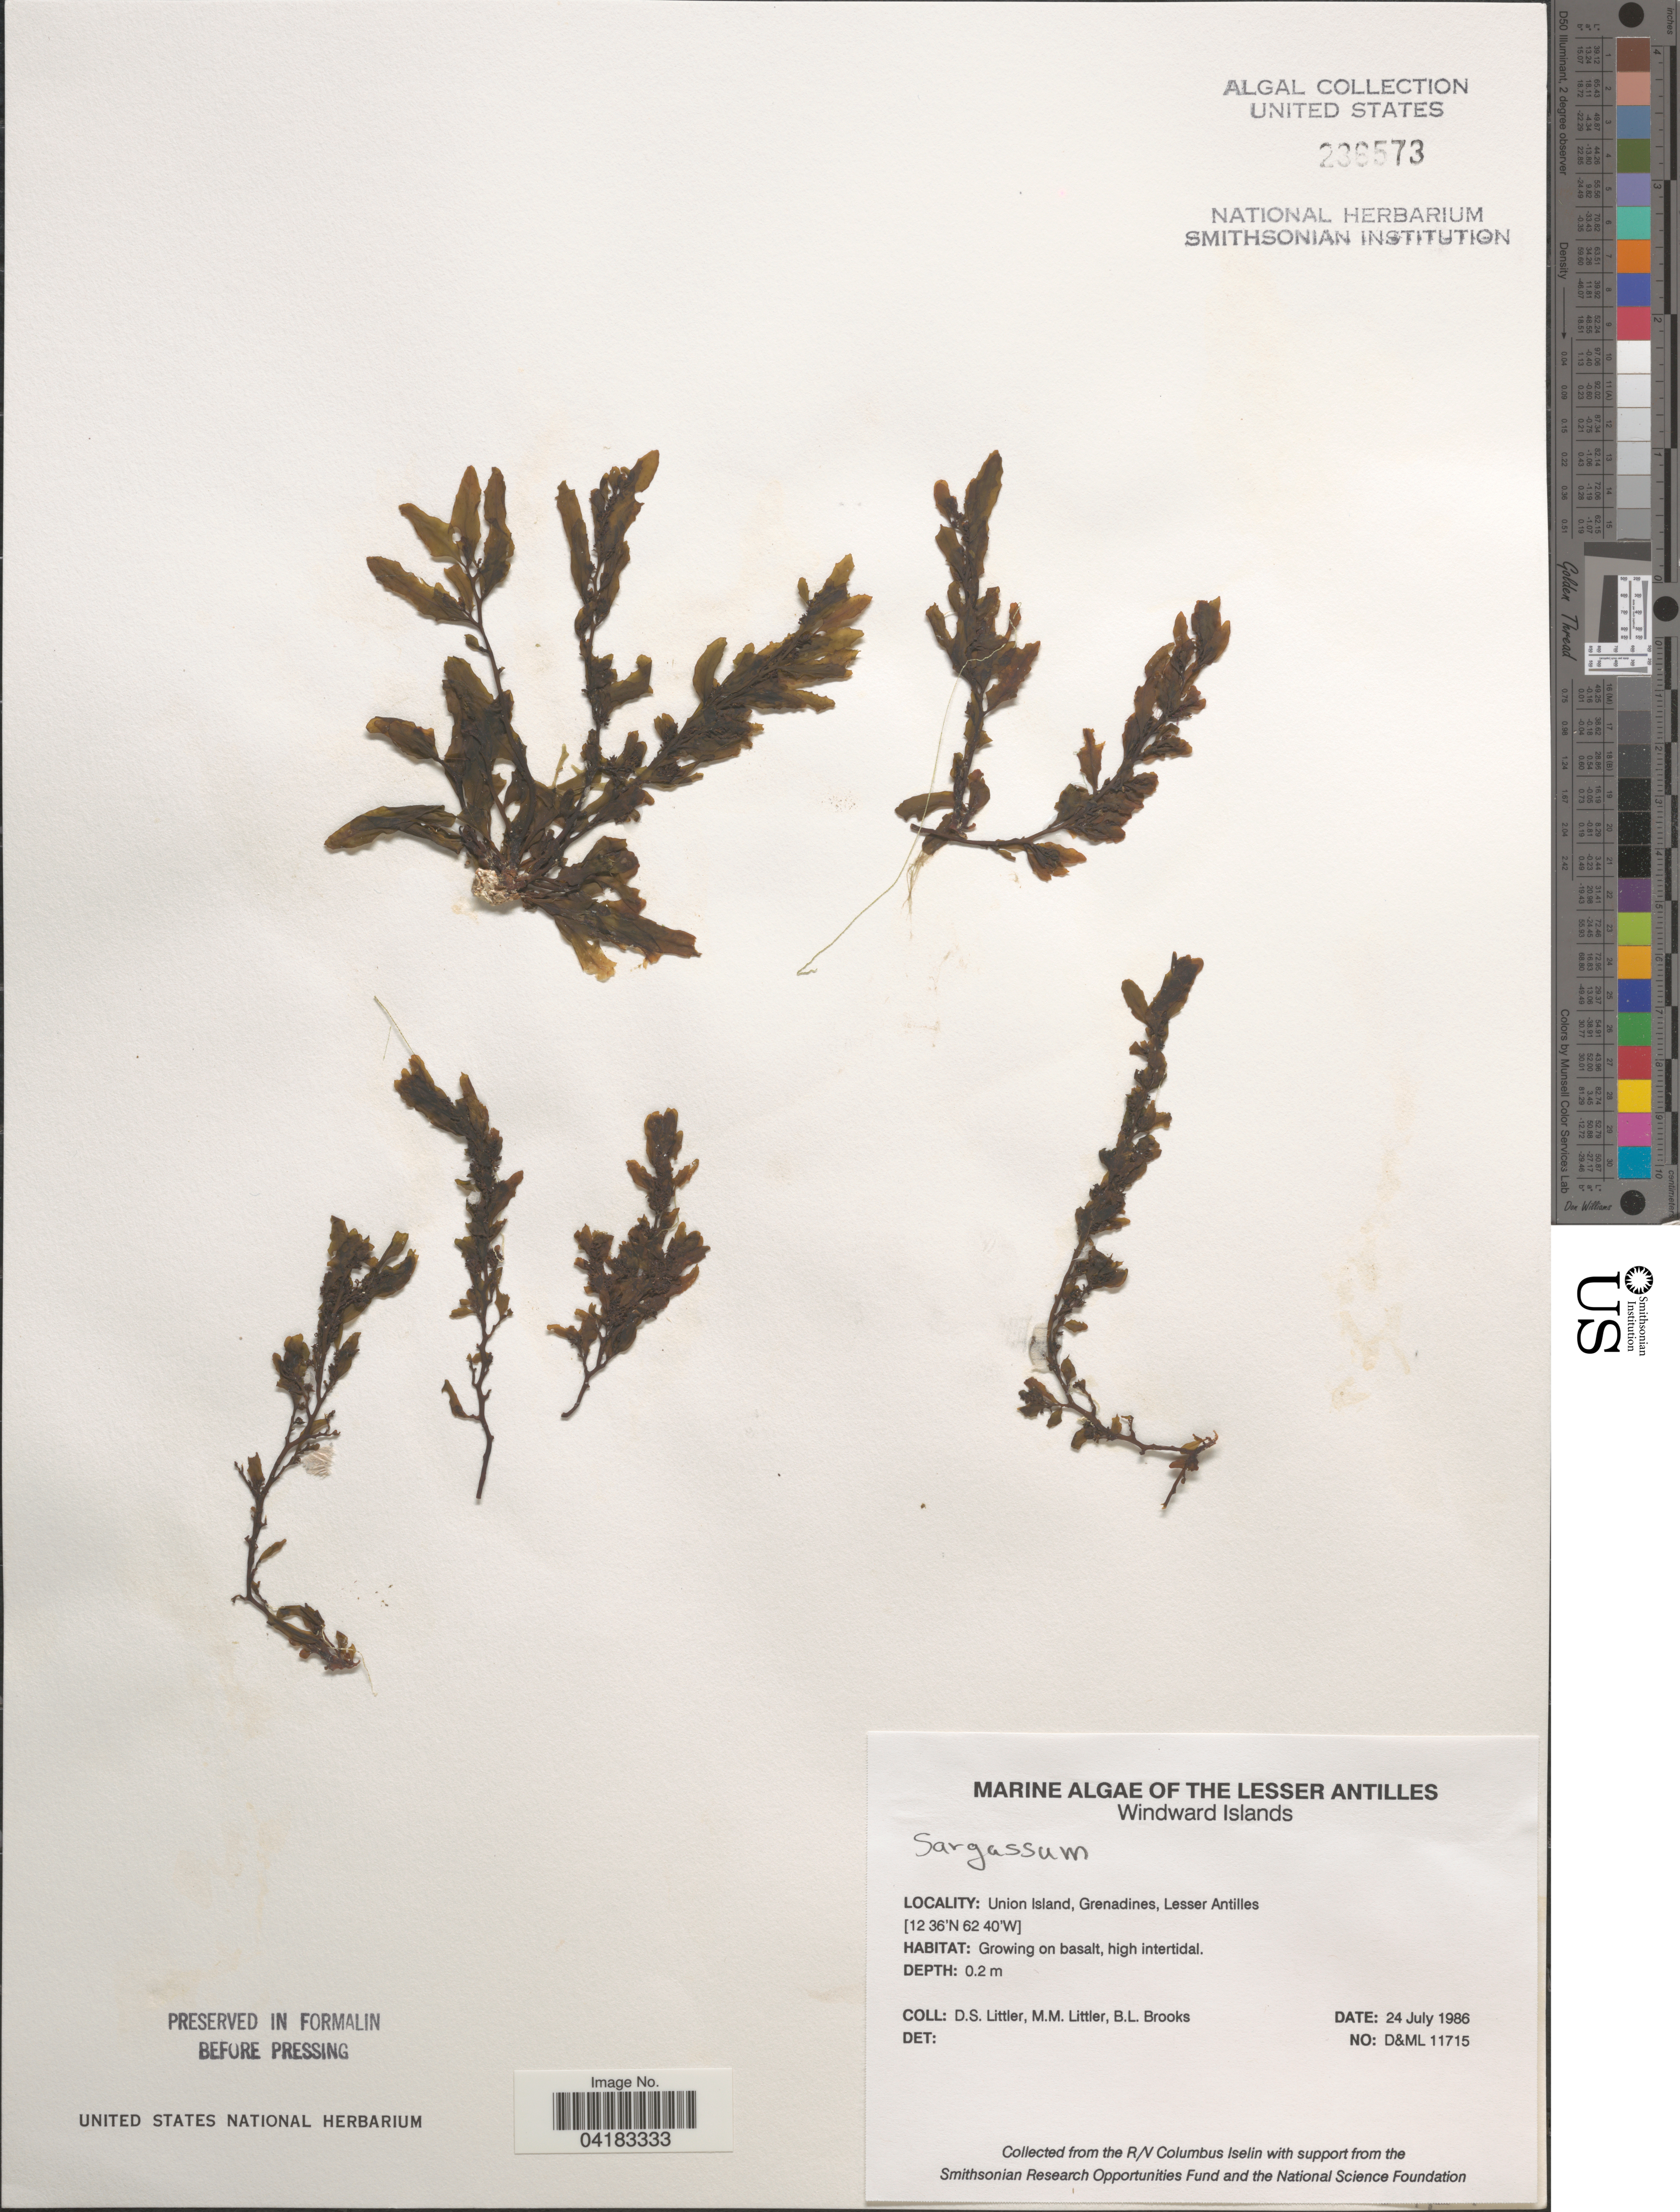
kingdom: Chromista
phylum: Ochrophyta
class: Phaeophyceae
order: Fucales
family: Sargassaceae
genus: Sargassum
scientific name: Sargassum sp.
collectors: D. S. Littler & B. Brooks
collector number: D&ML11715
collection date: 1986-07-24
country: St. Vincent - Grenadines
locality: The Lesser Antilles. Windward Islands. Union Island, Grenadines, Lesser Antilles.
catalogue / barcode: US 236573